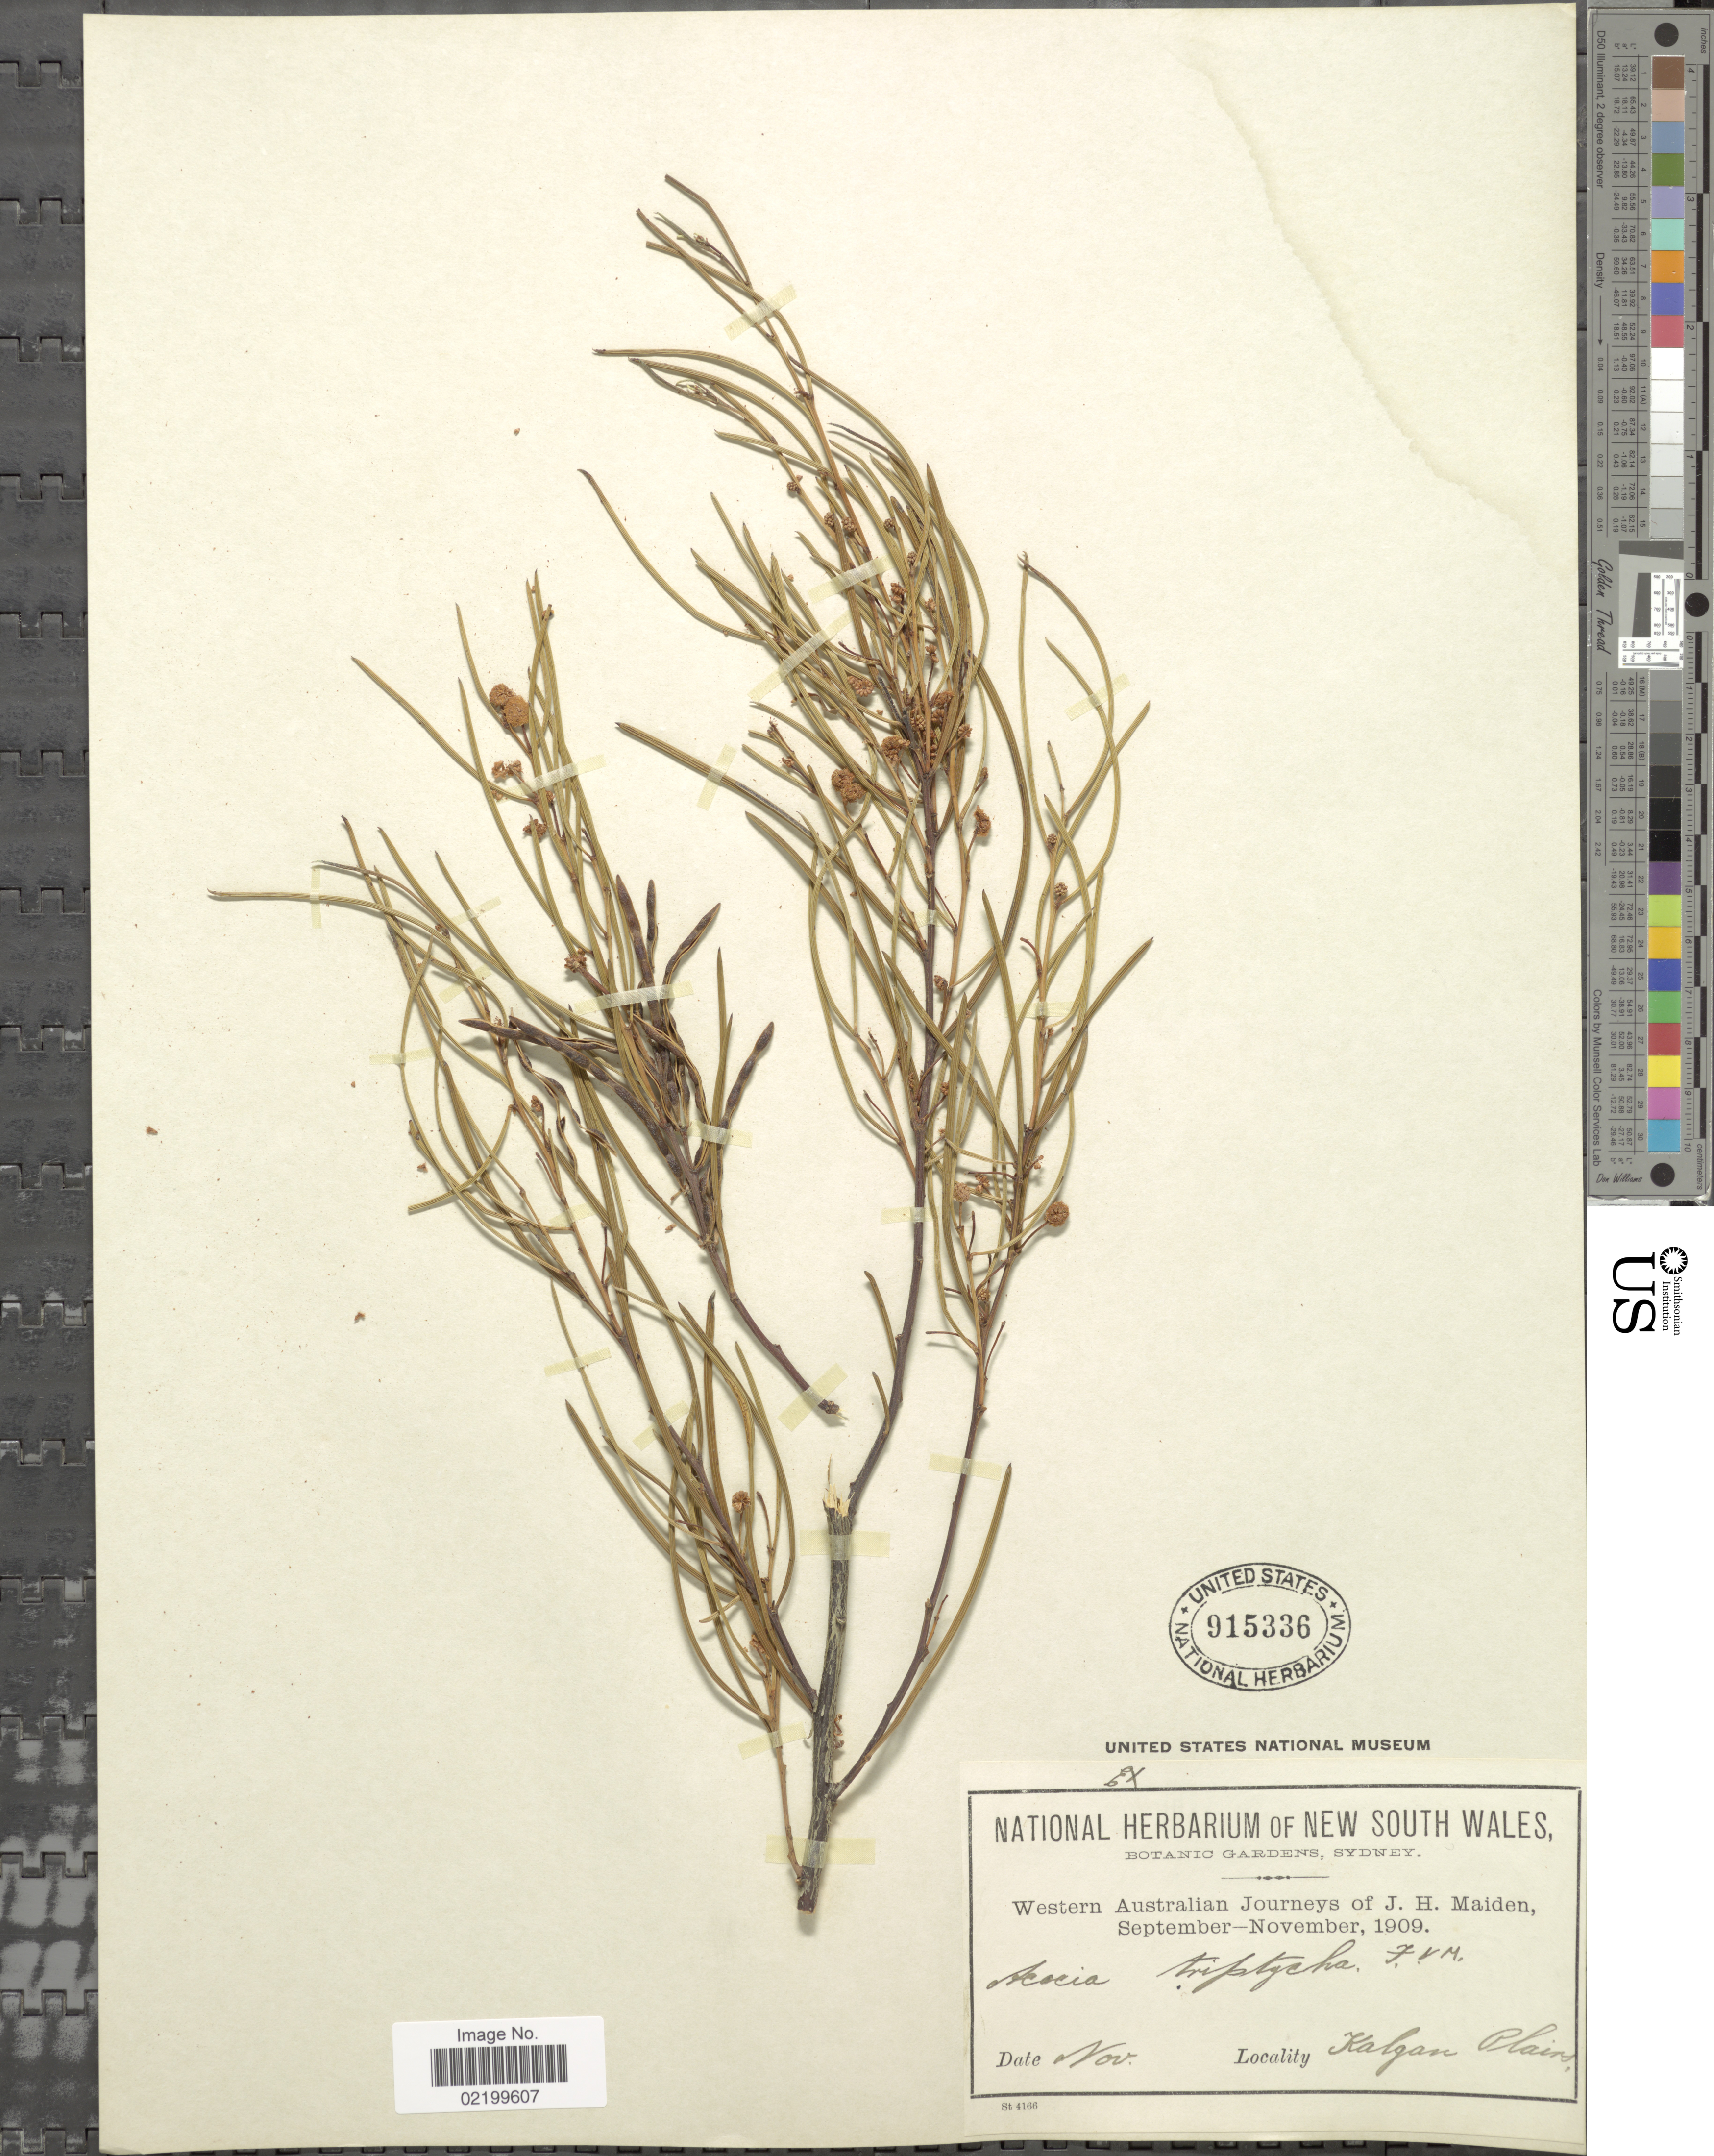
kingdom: Plantae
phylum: Tracheophyta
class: Magnoliopsida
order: Fabales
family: Fabaceae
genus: Acacia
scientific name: Acacia triptycha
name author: Benth.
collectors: J. Maiden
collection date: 1909-11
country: Australia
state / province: Western Australia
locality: Kalgan Plains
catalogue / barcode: US 915336